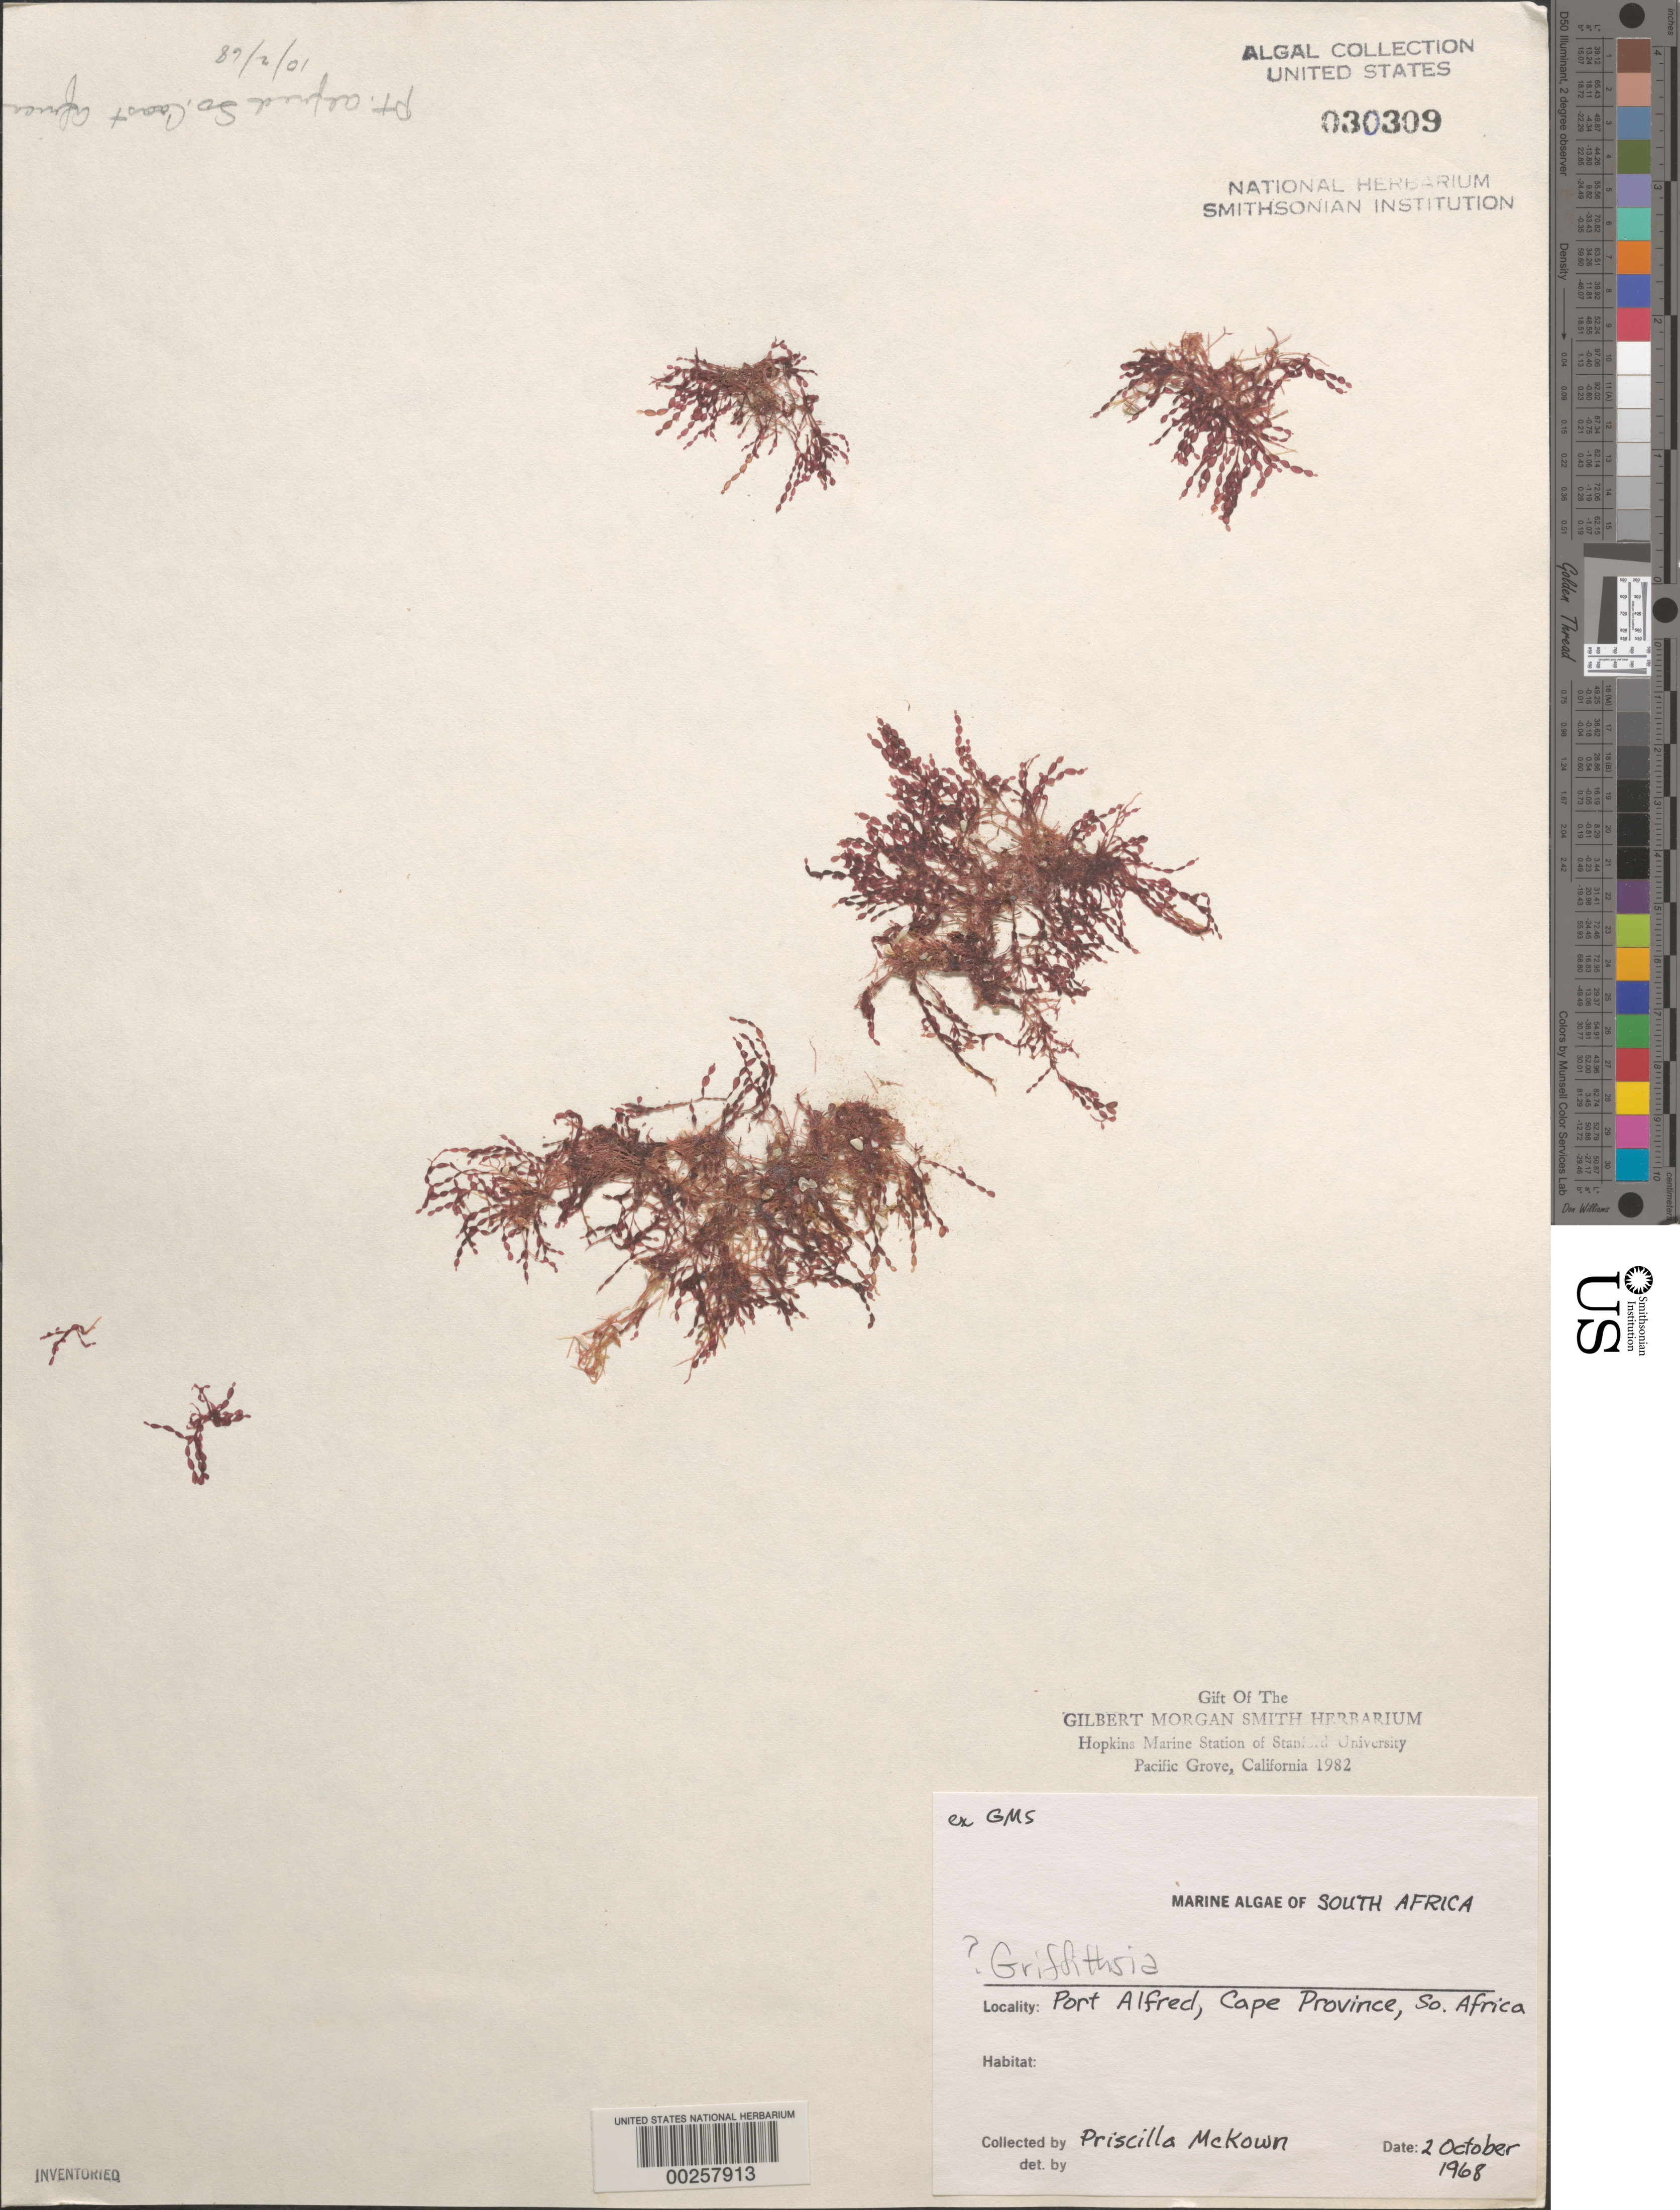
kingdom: Plantae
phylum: Rhodophyta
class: Florideophyceae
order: Ceramiales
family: Wrangeliaceae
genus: Griffithsia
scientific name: Griffithsia sp.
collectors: P. McKown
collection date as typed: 02 Oct 1968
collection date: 1968-10-02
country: South Africa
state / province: Eastern Cape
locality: Port alfred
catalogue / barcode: US 30309